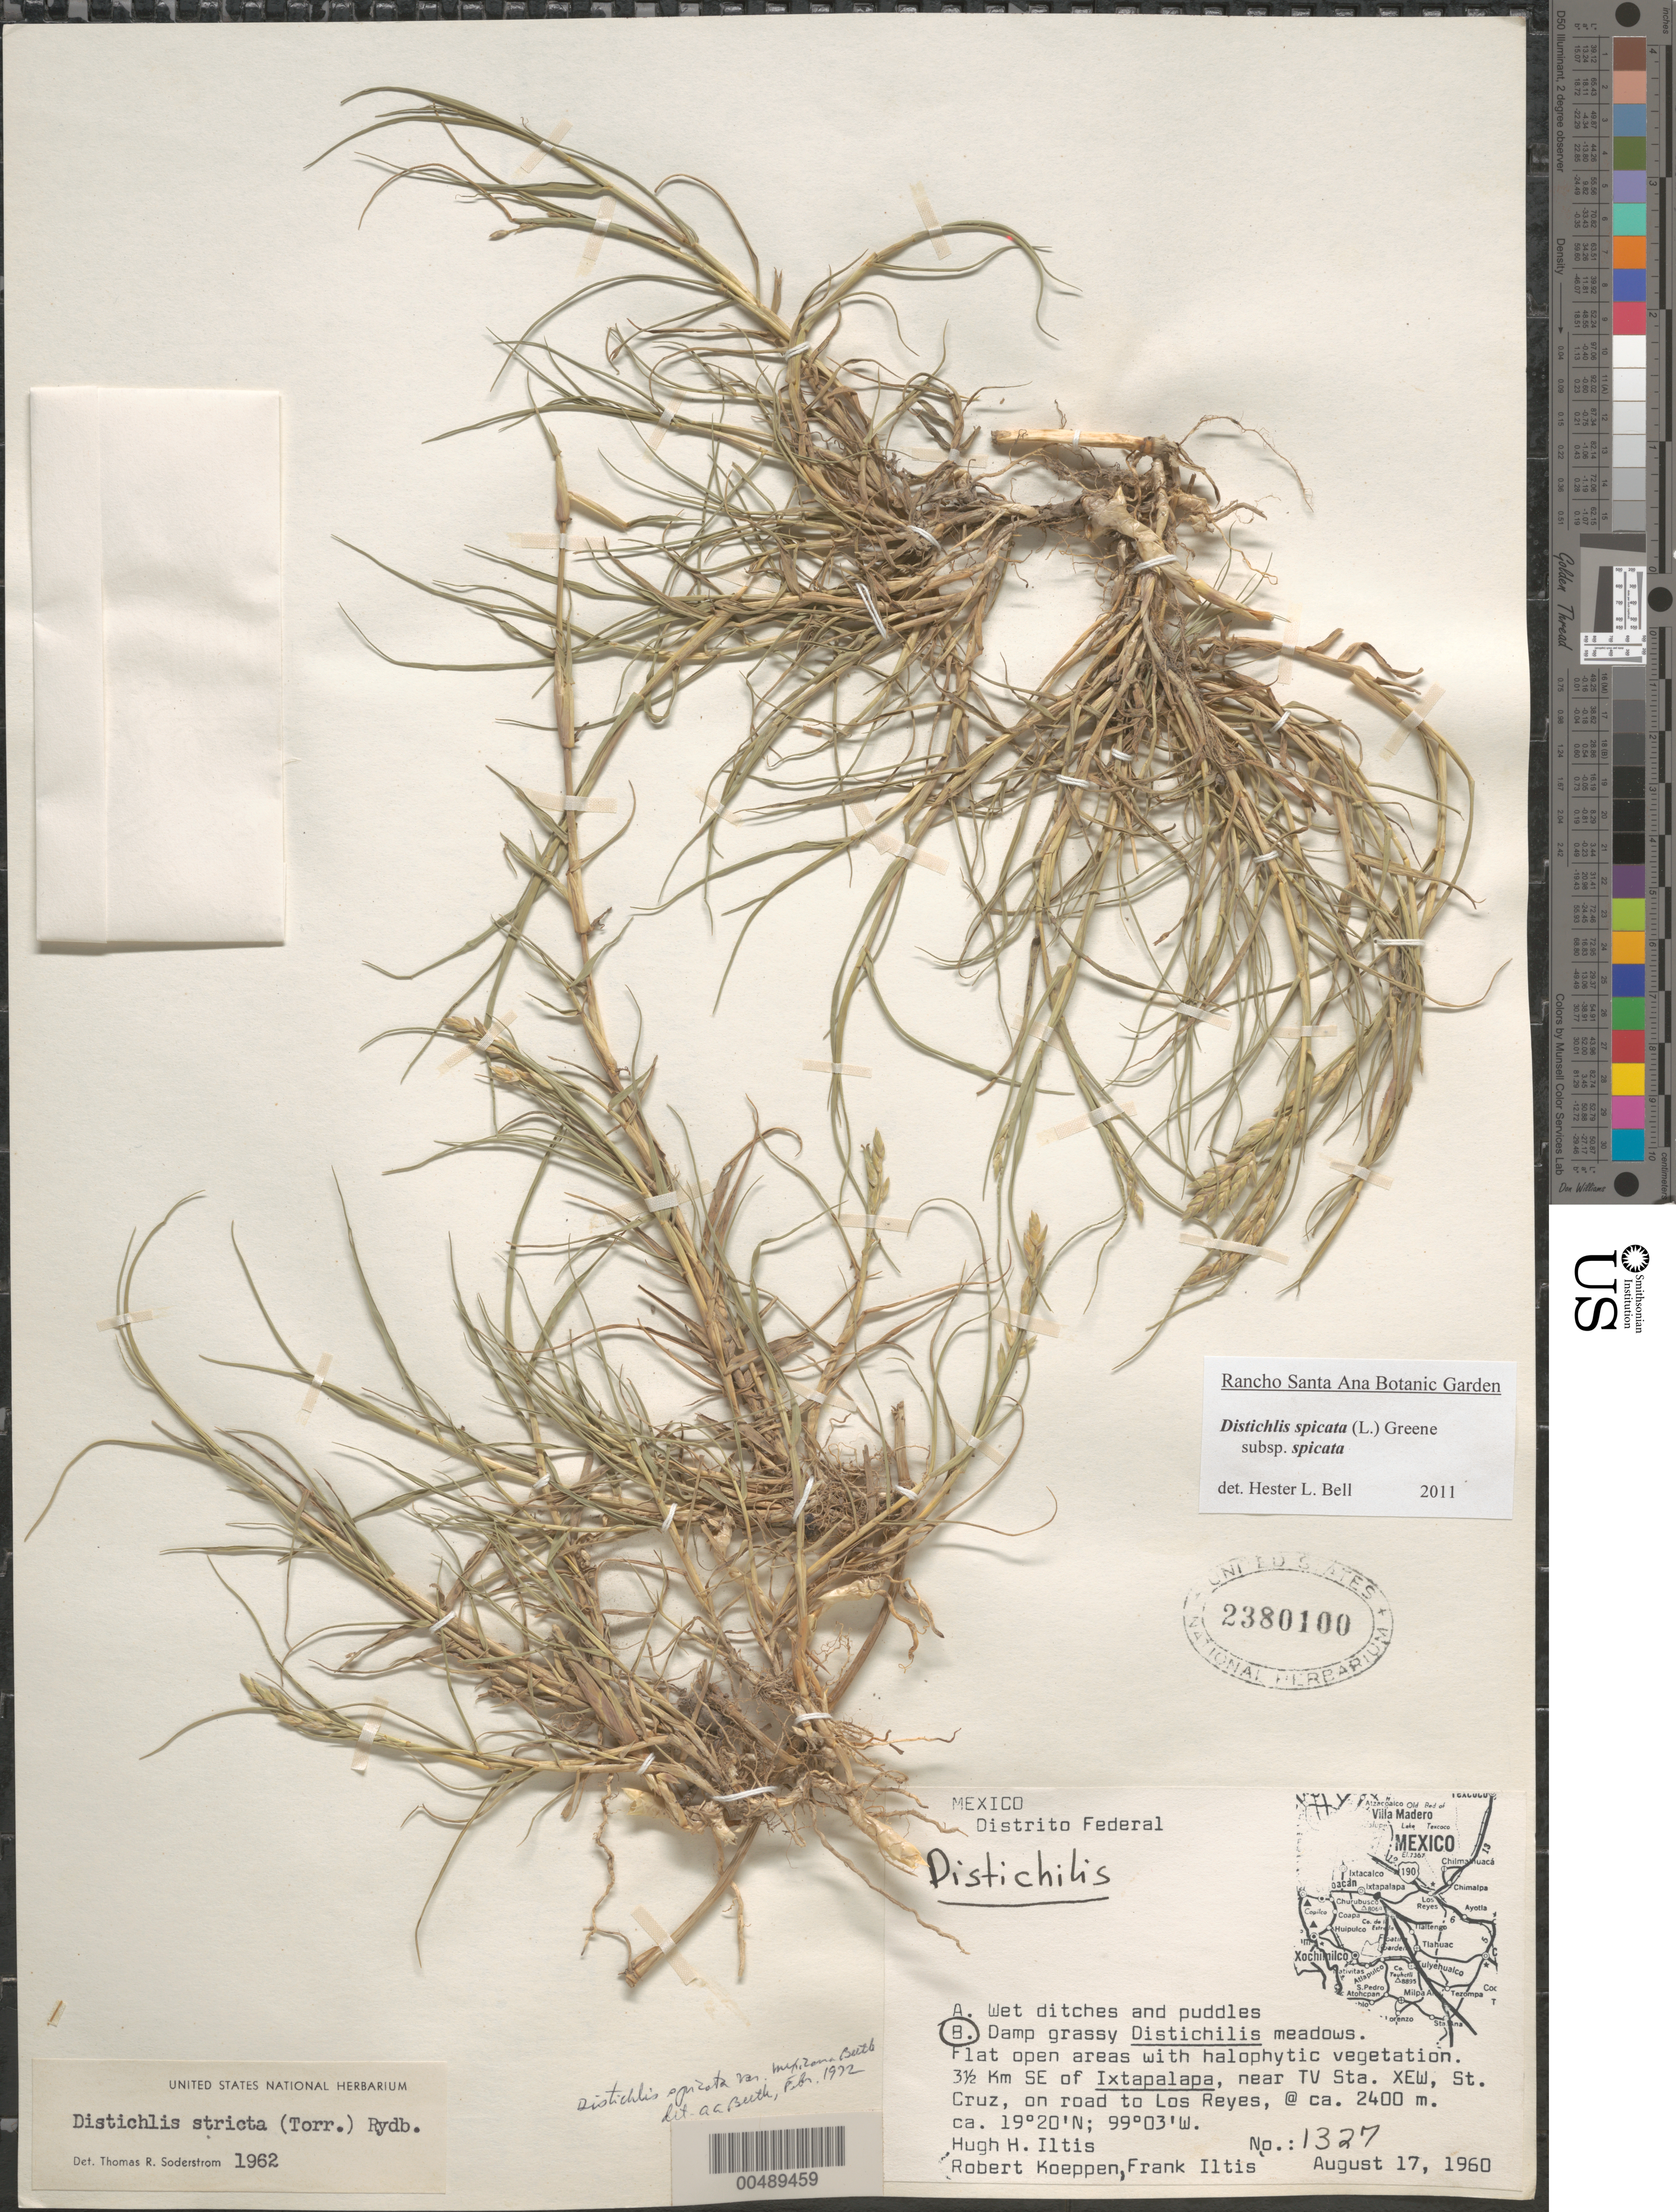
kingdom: Plantae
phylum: Tracheophyta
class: Liliopsida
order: Poales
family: Poaceae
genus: Distichlis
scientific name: Distichlis spicata subsp. spicata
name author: (L.) Greene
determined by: Bell, H. L.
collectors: H. H. Iltis, R. C. Koeppen & F. S. Iltis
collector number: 1327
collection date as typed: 17 Aug 1960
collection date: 1960-08-17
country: Mexico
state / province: Distrito Federal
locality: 3.5 km SE of Iztapalapa, near TV sta. XEW, St. Cruz, on rd to Los Reyes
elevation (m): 2400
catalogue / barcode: US 2380100